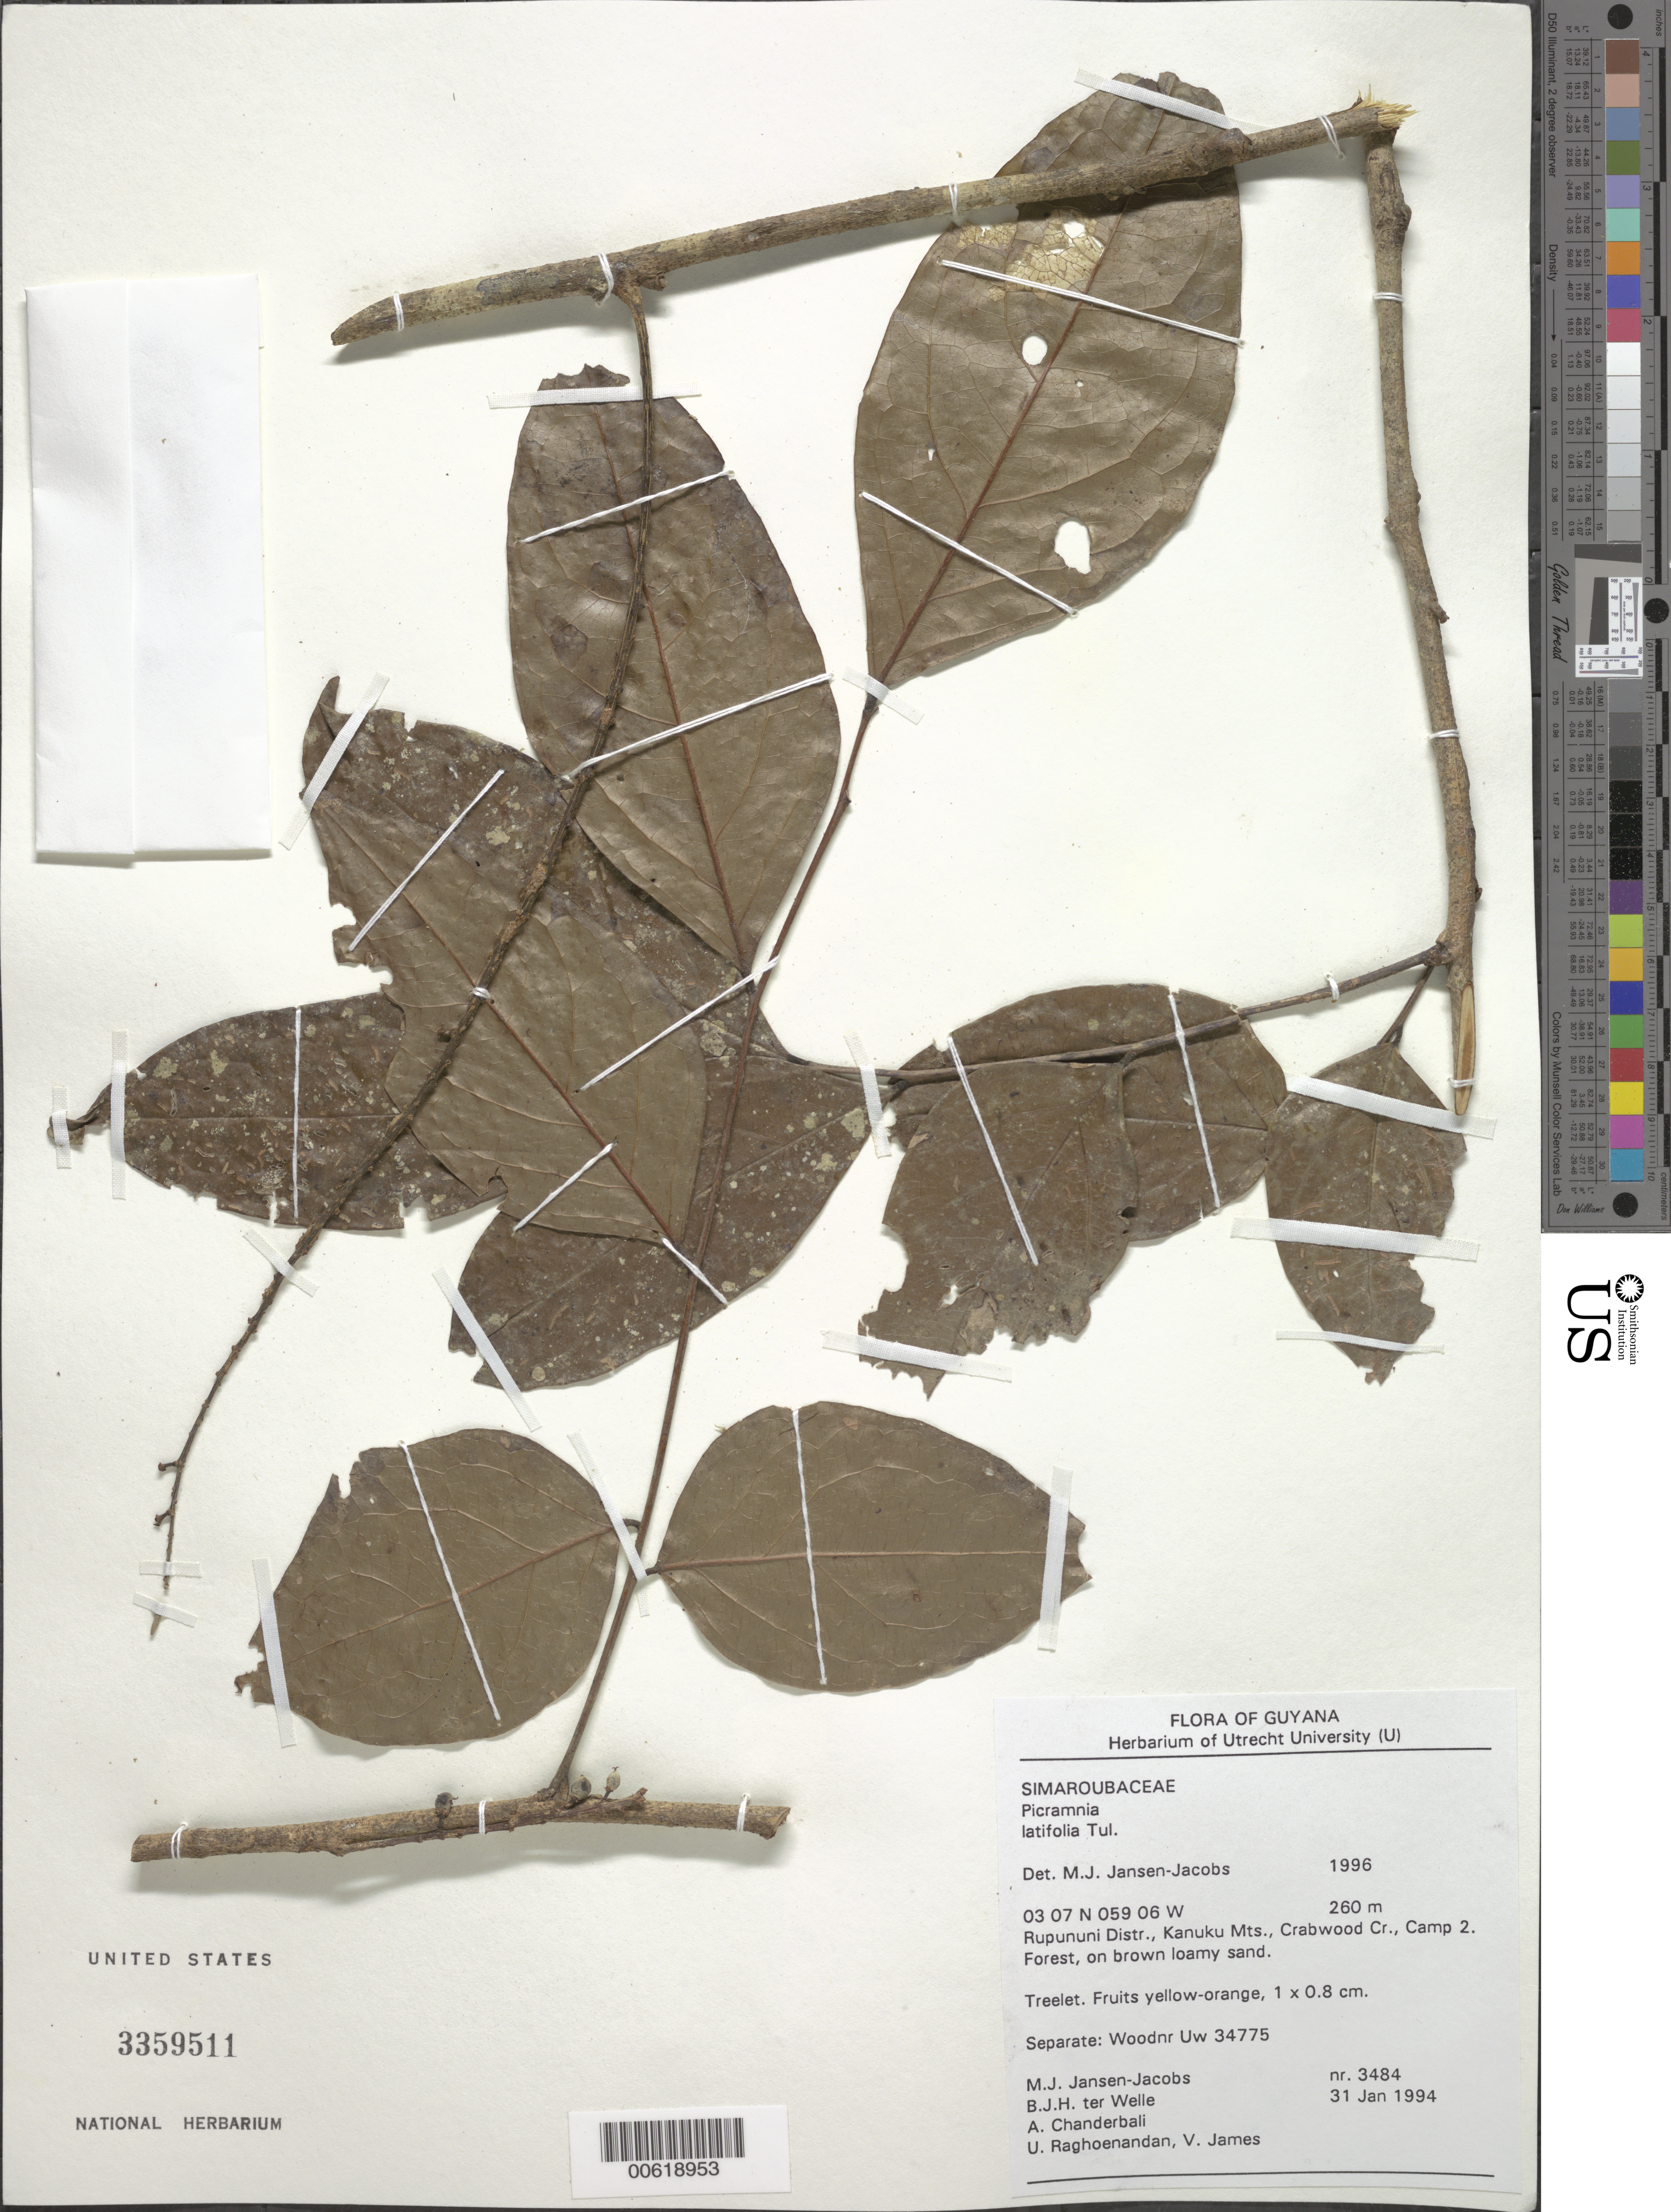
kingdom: Plantae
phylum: Tracheophyta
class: Magnoliopsida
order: Picramniales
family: Picramniaceae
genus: Picramnia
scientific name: Picramnia latifolia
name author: Tul.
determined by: Jansen-Jacobs, M. J., (U), Nationaal Herbarium Nederland, Utrecht University branch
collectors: M. J. Jansen-Jacobs, B. Welle, A. S. Chanderbali, U. Raghoenandan & V. James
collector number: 3484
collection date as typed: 31-Jan-94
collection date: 1994-01-31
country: Guyana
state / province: U. Takutu-U. Essequibo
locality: Crabwood Cr., Camp 2, Kanuku Mts., Rupununi District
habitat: Forest on brown loamy sand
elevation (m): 260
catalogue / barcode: US 3359511